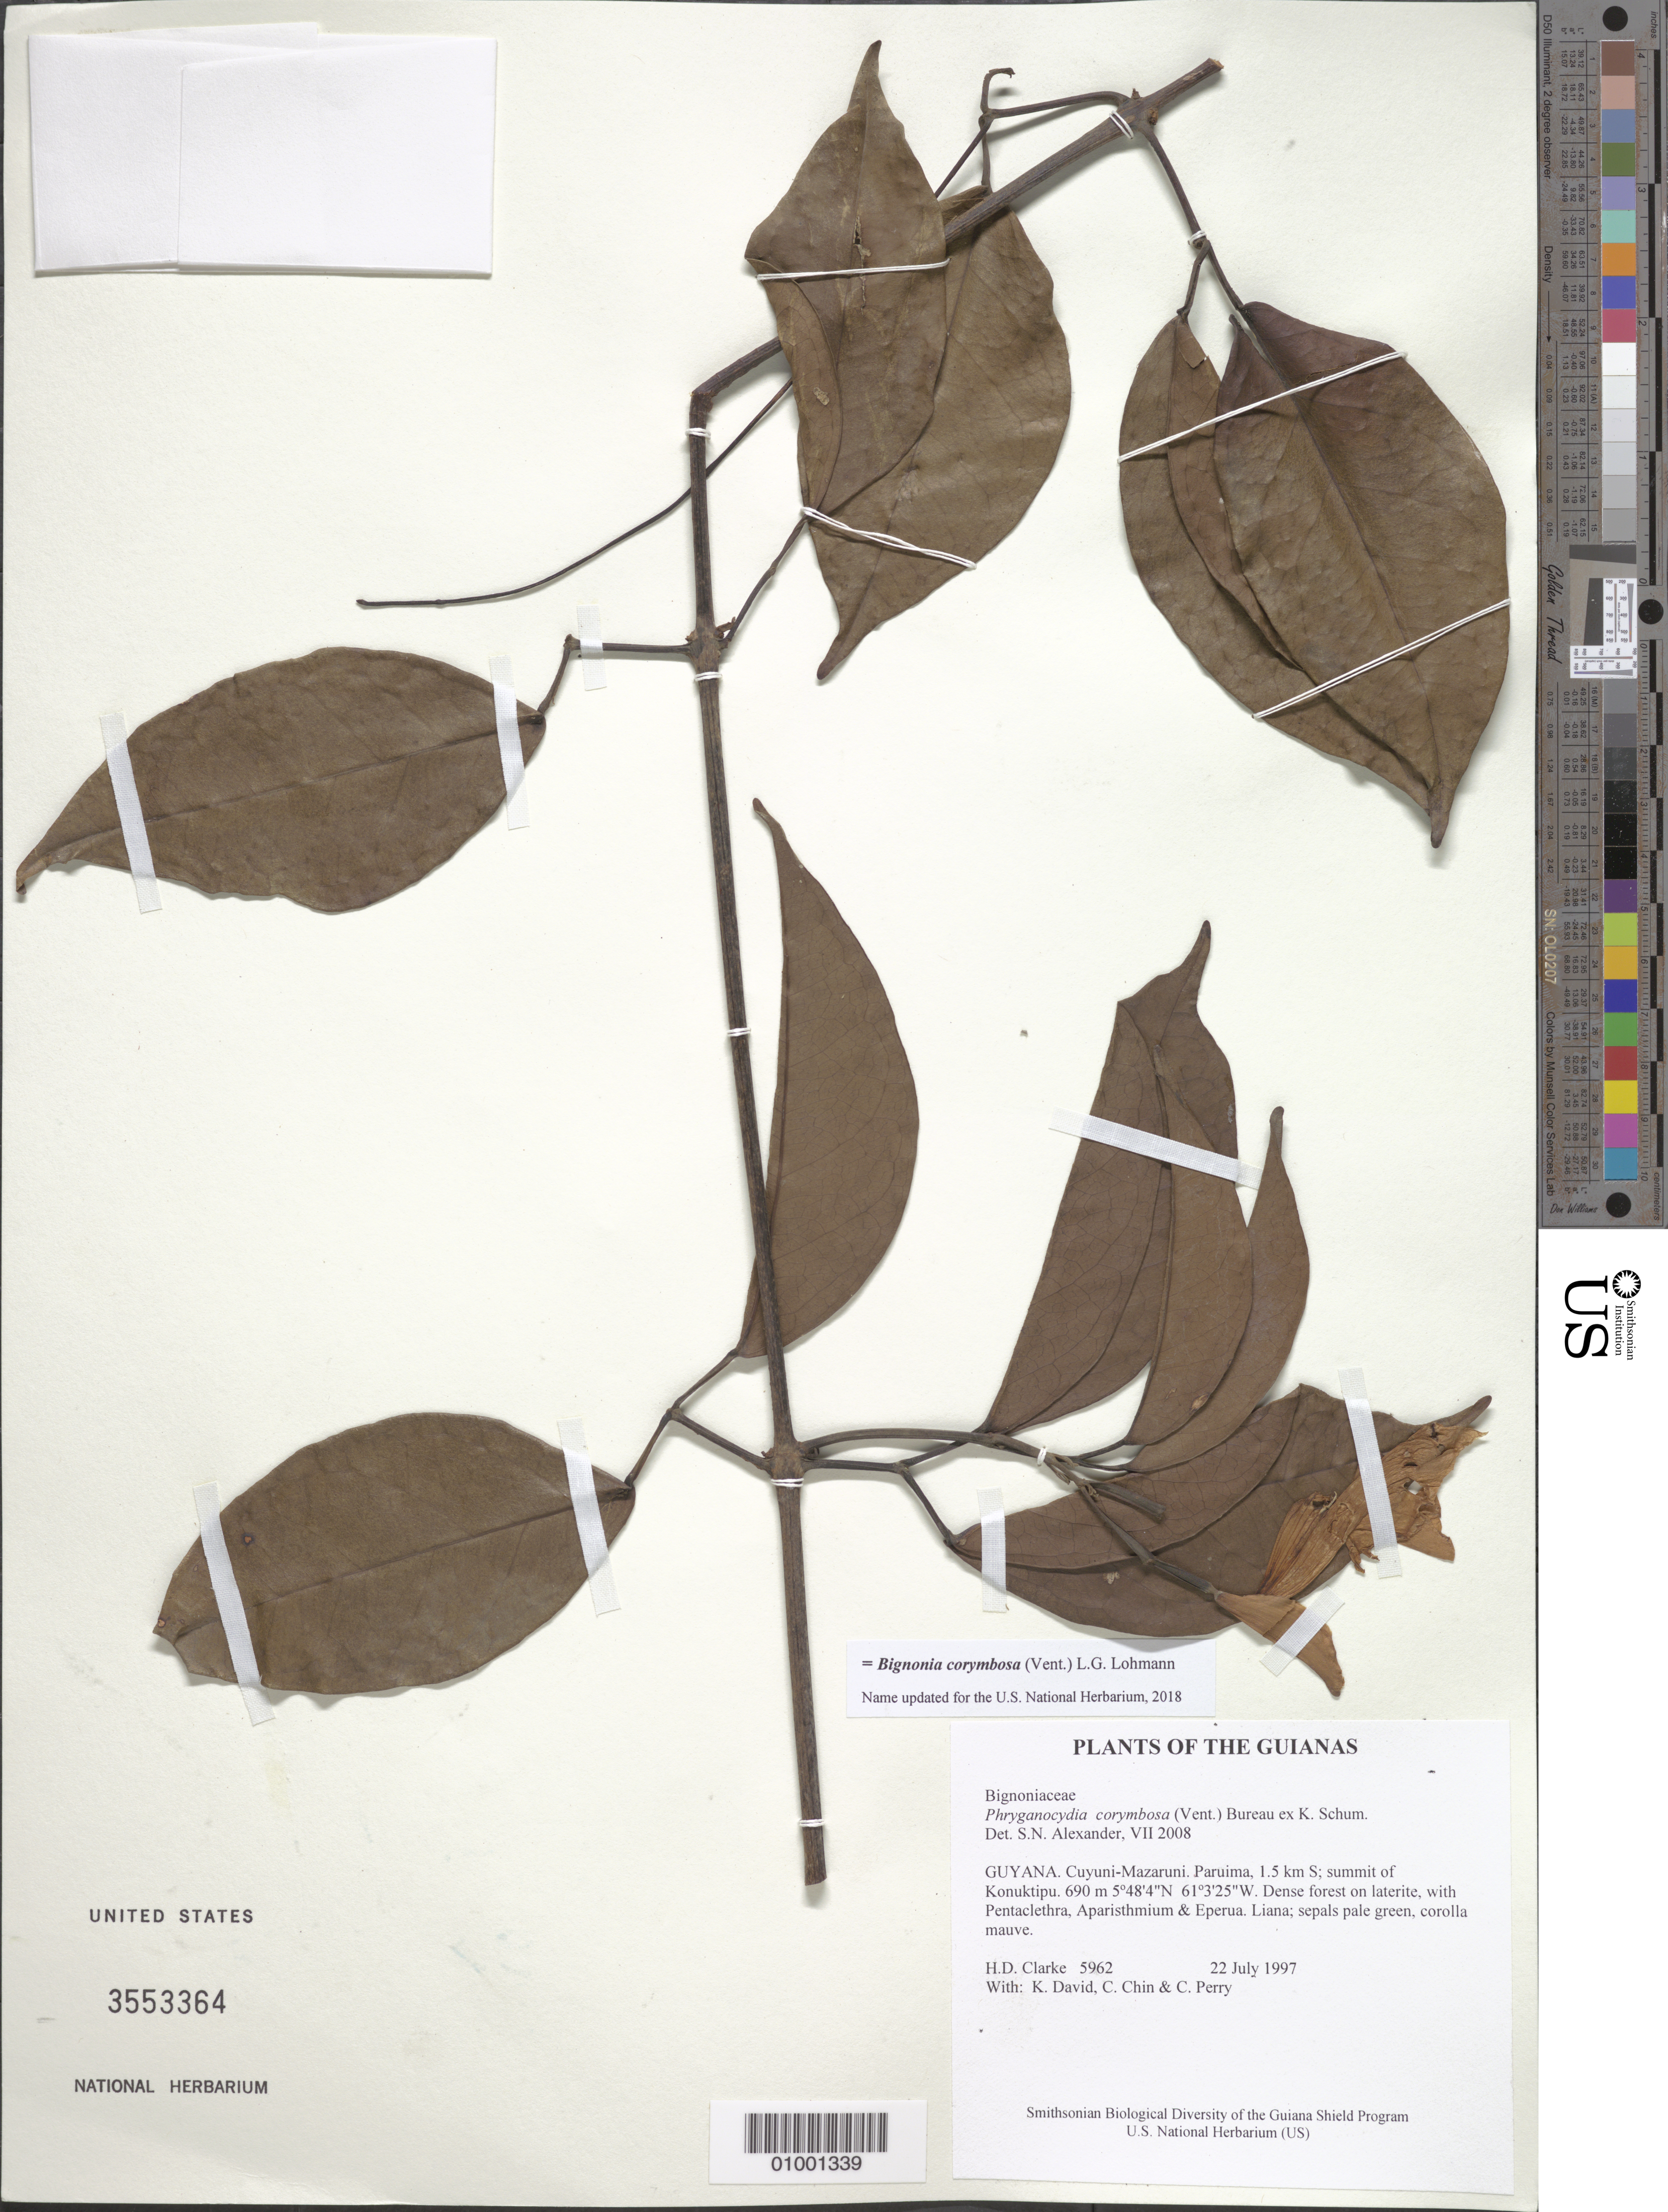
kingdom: Plantae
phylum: Tracheophyta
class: Magnoliopsida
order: Lamiales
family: Bignoniaceae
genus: Bignonia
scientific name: Bignonia corymbosa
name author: (Vent.) L.G. Lohmann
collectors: H. D. Clarke, K. David, C. Chin & C. Perry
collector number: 5962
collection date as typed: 22 July 1997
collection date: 1997-07-22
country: Guyana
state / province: Cuyuni-Mazaruni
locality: Paruima, 1.5 km S; summit of Konuktipu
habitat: Dense forest on laterite, with Pentaclethra, Aparisthmium & Eperua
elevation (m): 690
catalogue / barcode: US 3553364